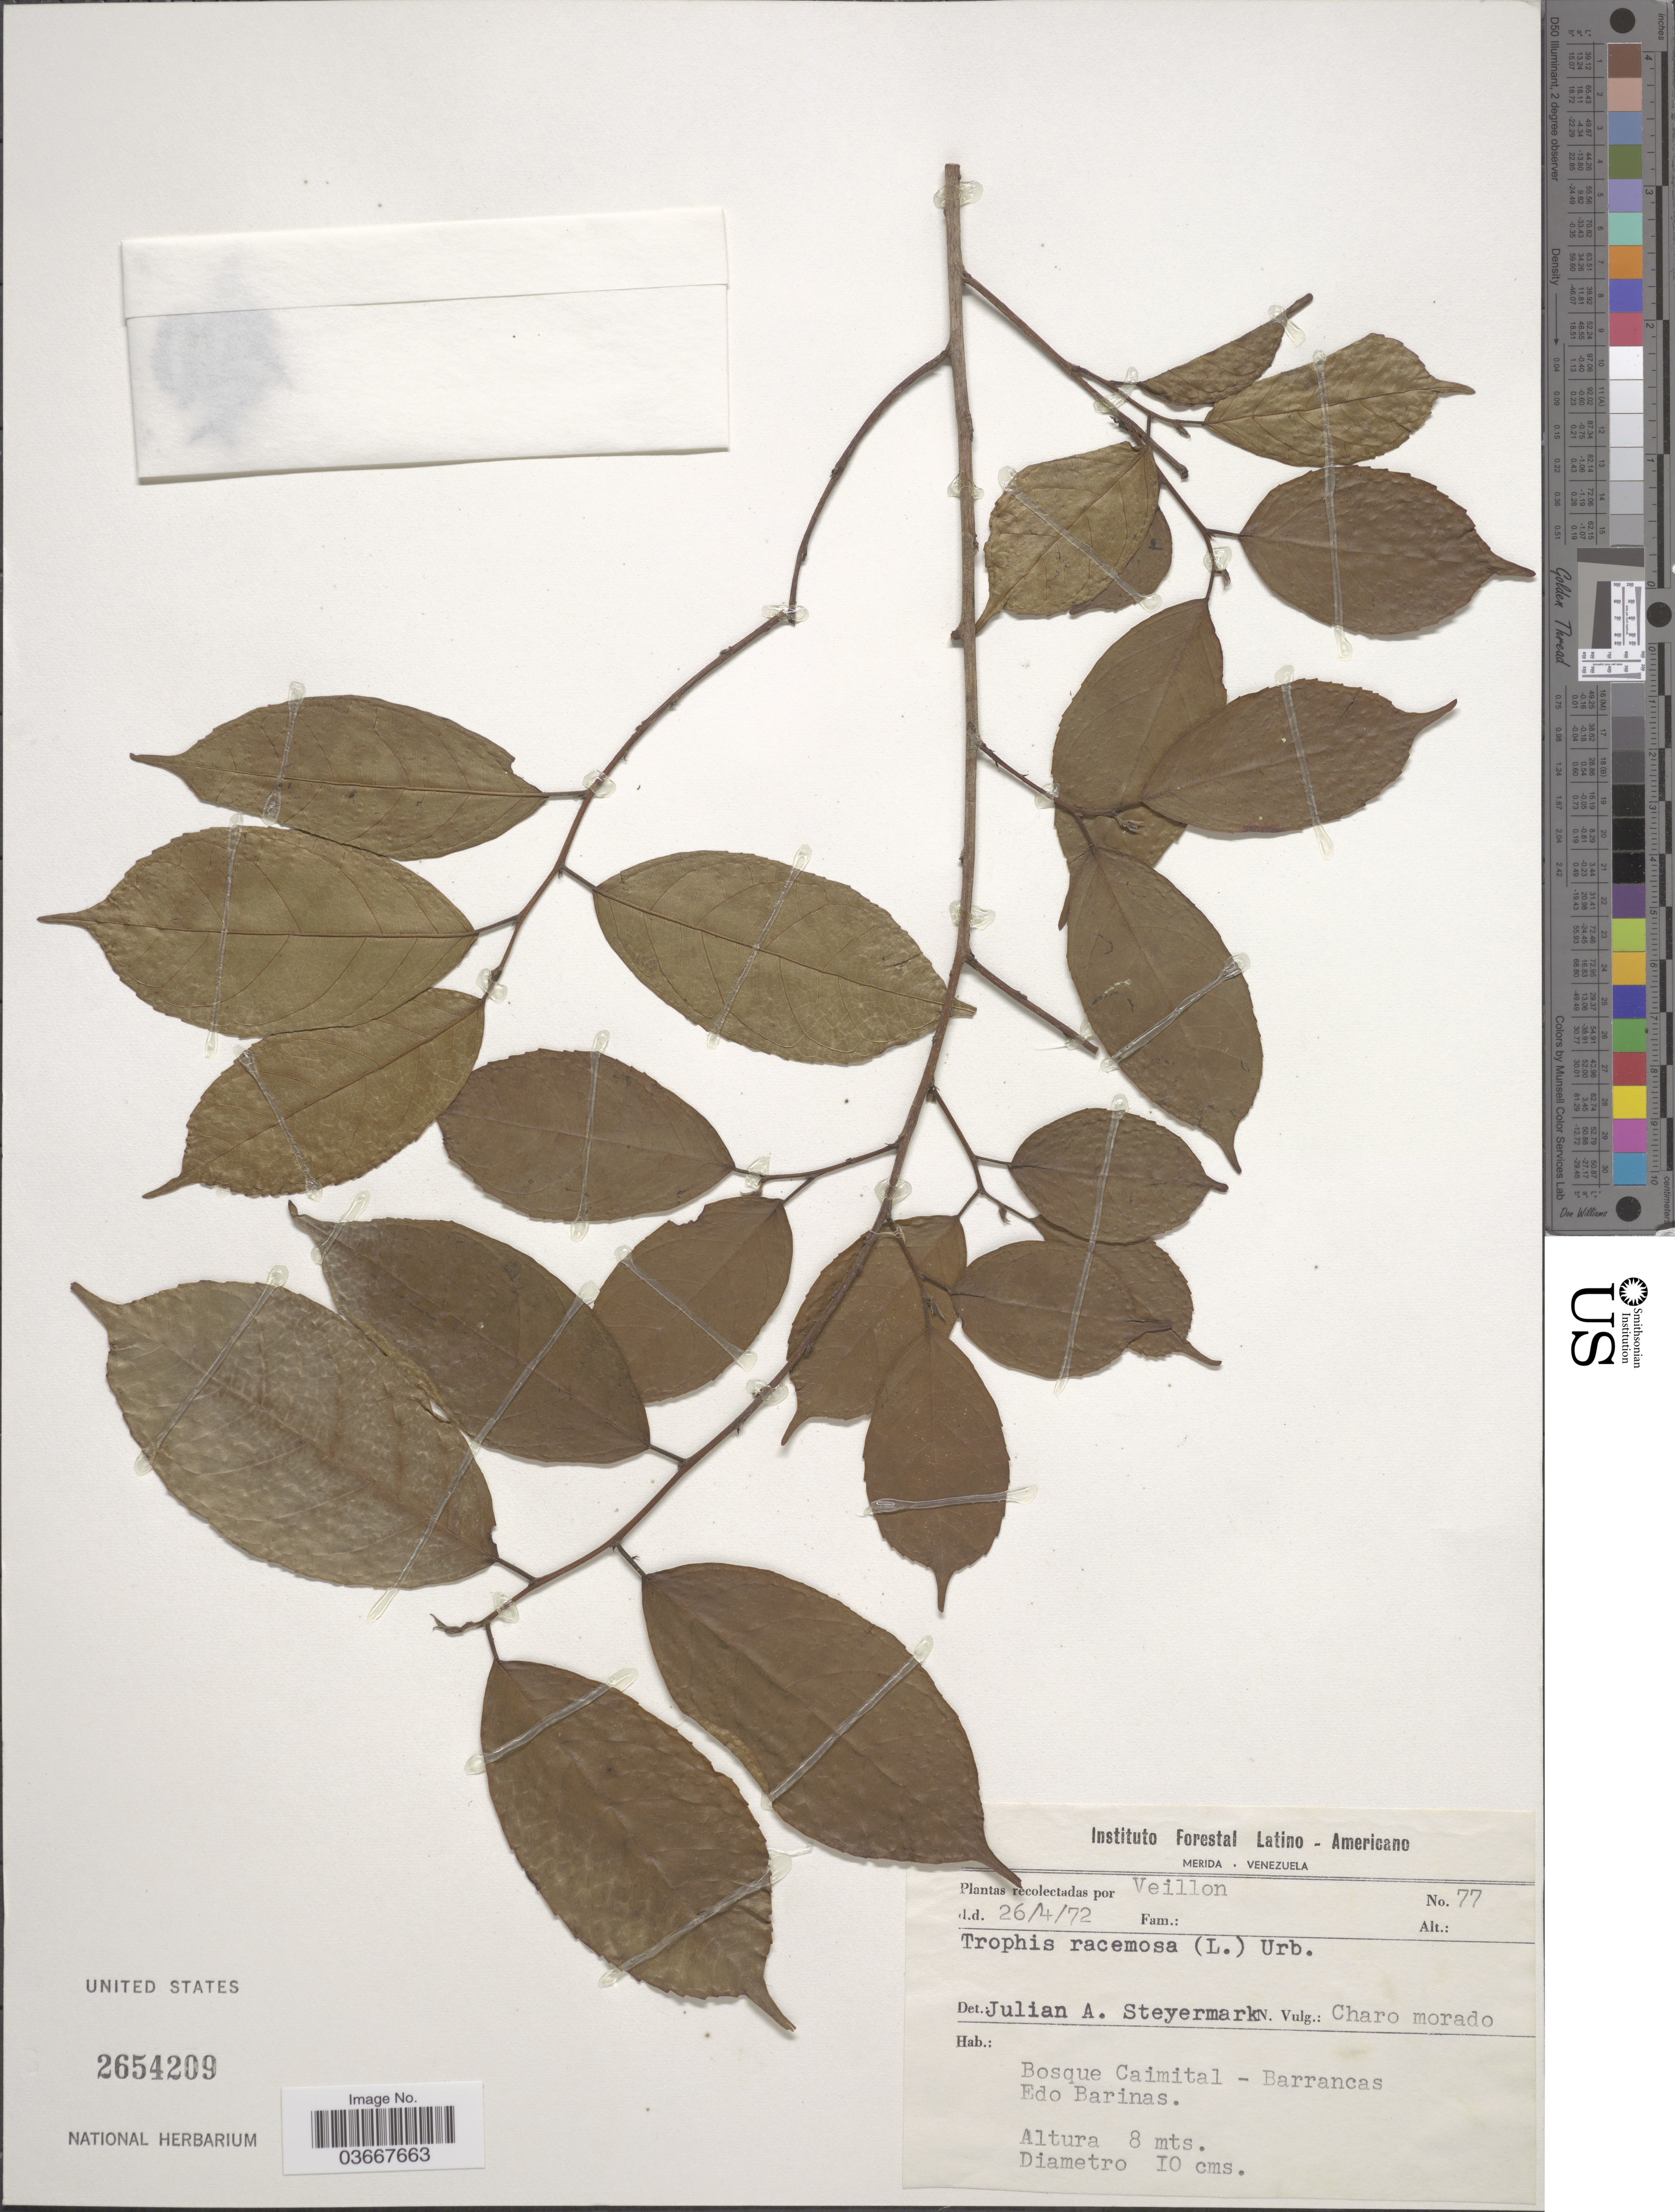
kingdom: Plantae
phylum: Tracheophyta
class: Magnoliopsida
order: Rosales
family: Moraceae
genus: Trophis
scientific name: Trophis racemosa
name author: (L.) Urb.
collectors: -. Veillon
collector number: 77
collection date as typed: Transcribed d/m/y: 26/4/72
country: Venezuela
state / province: Barinas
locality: Bosque Caimital - Barrancas.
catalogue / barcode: US 2654209